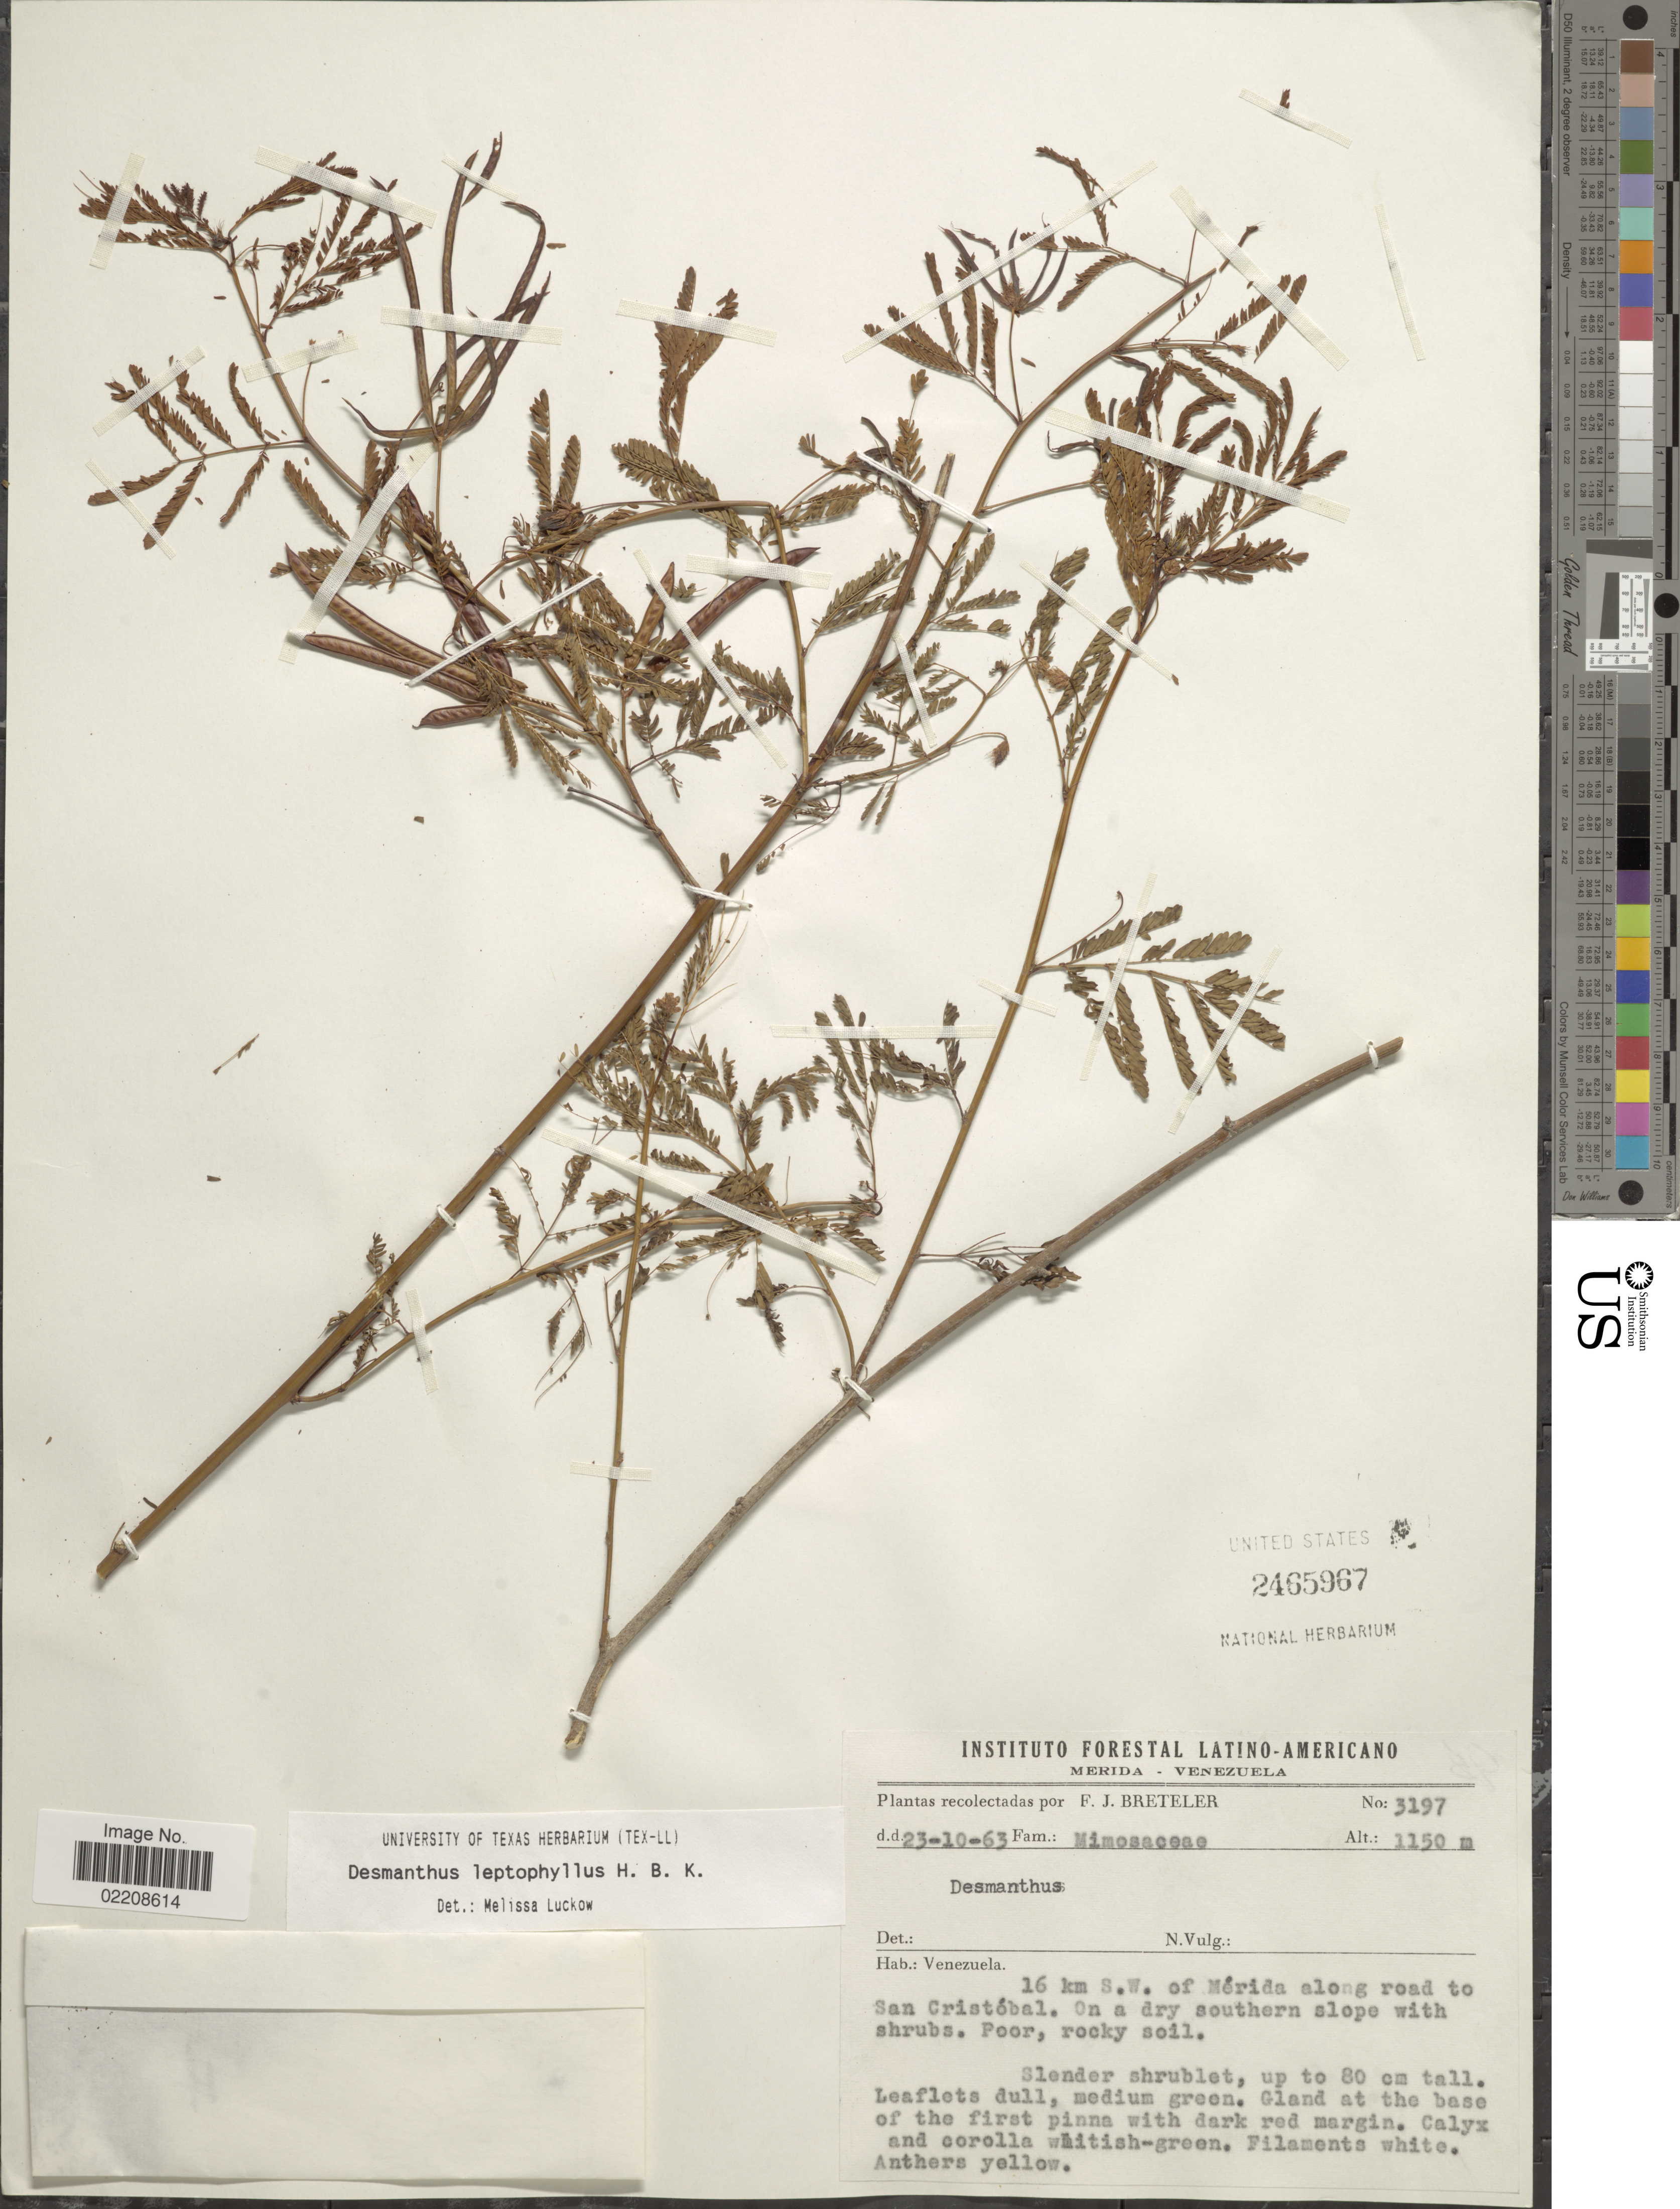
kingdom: Plantae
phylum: Tracheophyta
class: Magnoliopsida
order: Fabales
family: Fabaceae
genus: Desmanthus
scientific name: Desmanthus leptophyllus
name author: Kunth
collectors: F. J. Breteler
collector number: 3197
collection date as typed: Transcribed d/m/y: 23/10/63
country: Venezuela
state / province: Mérida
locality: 16 km S.W. of Mérida along road to San Cristóbal. On a dry southern slope with shrubs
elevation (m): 1150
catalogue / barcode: US 2465967